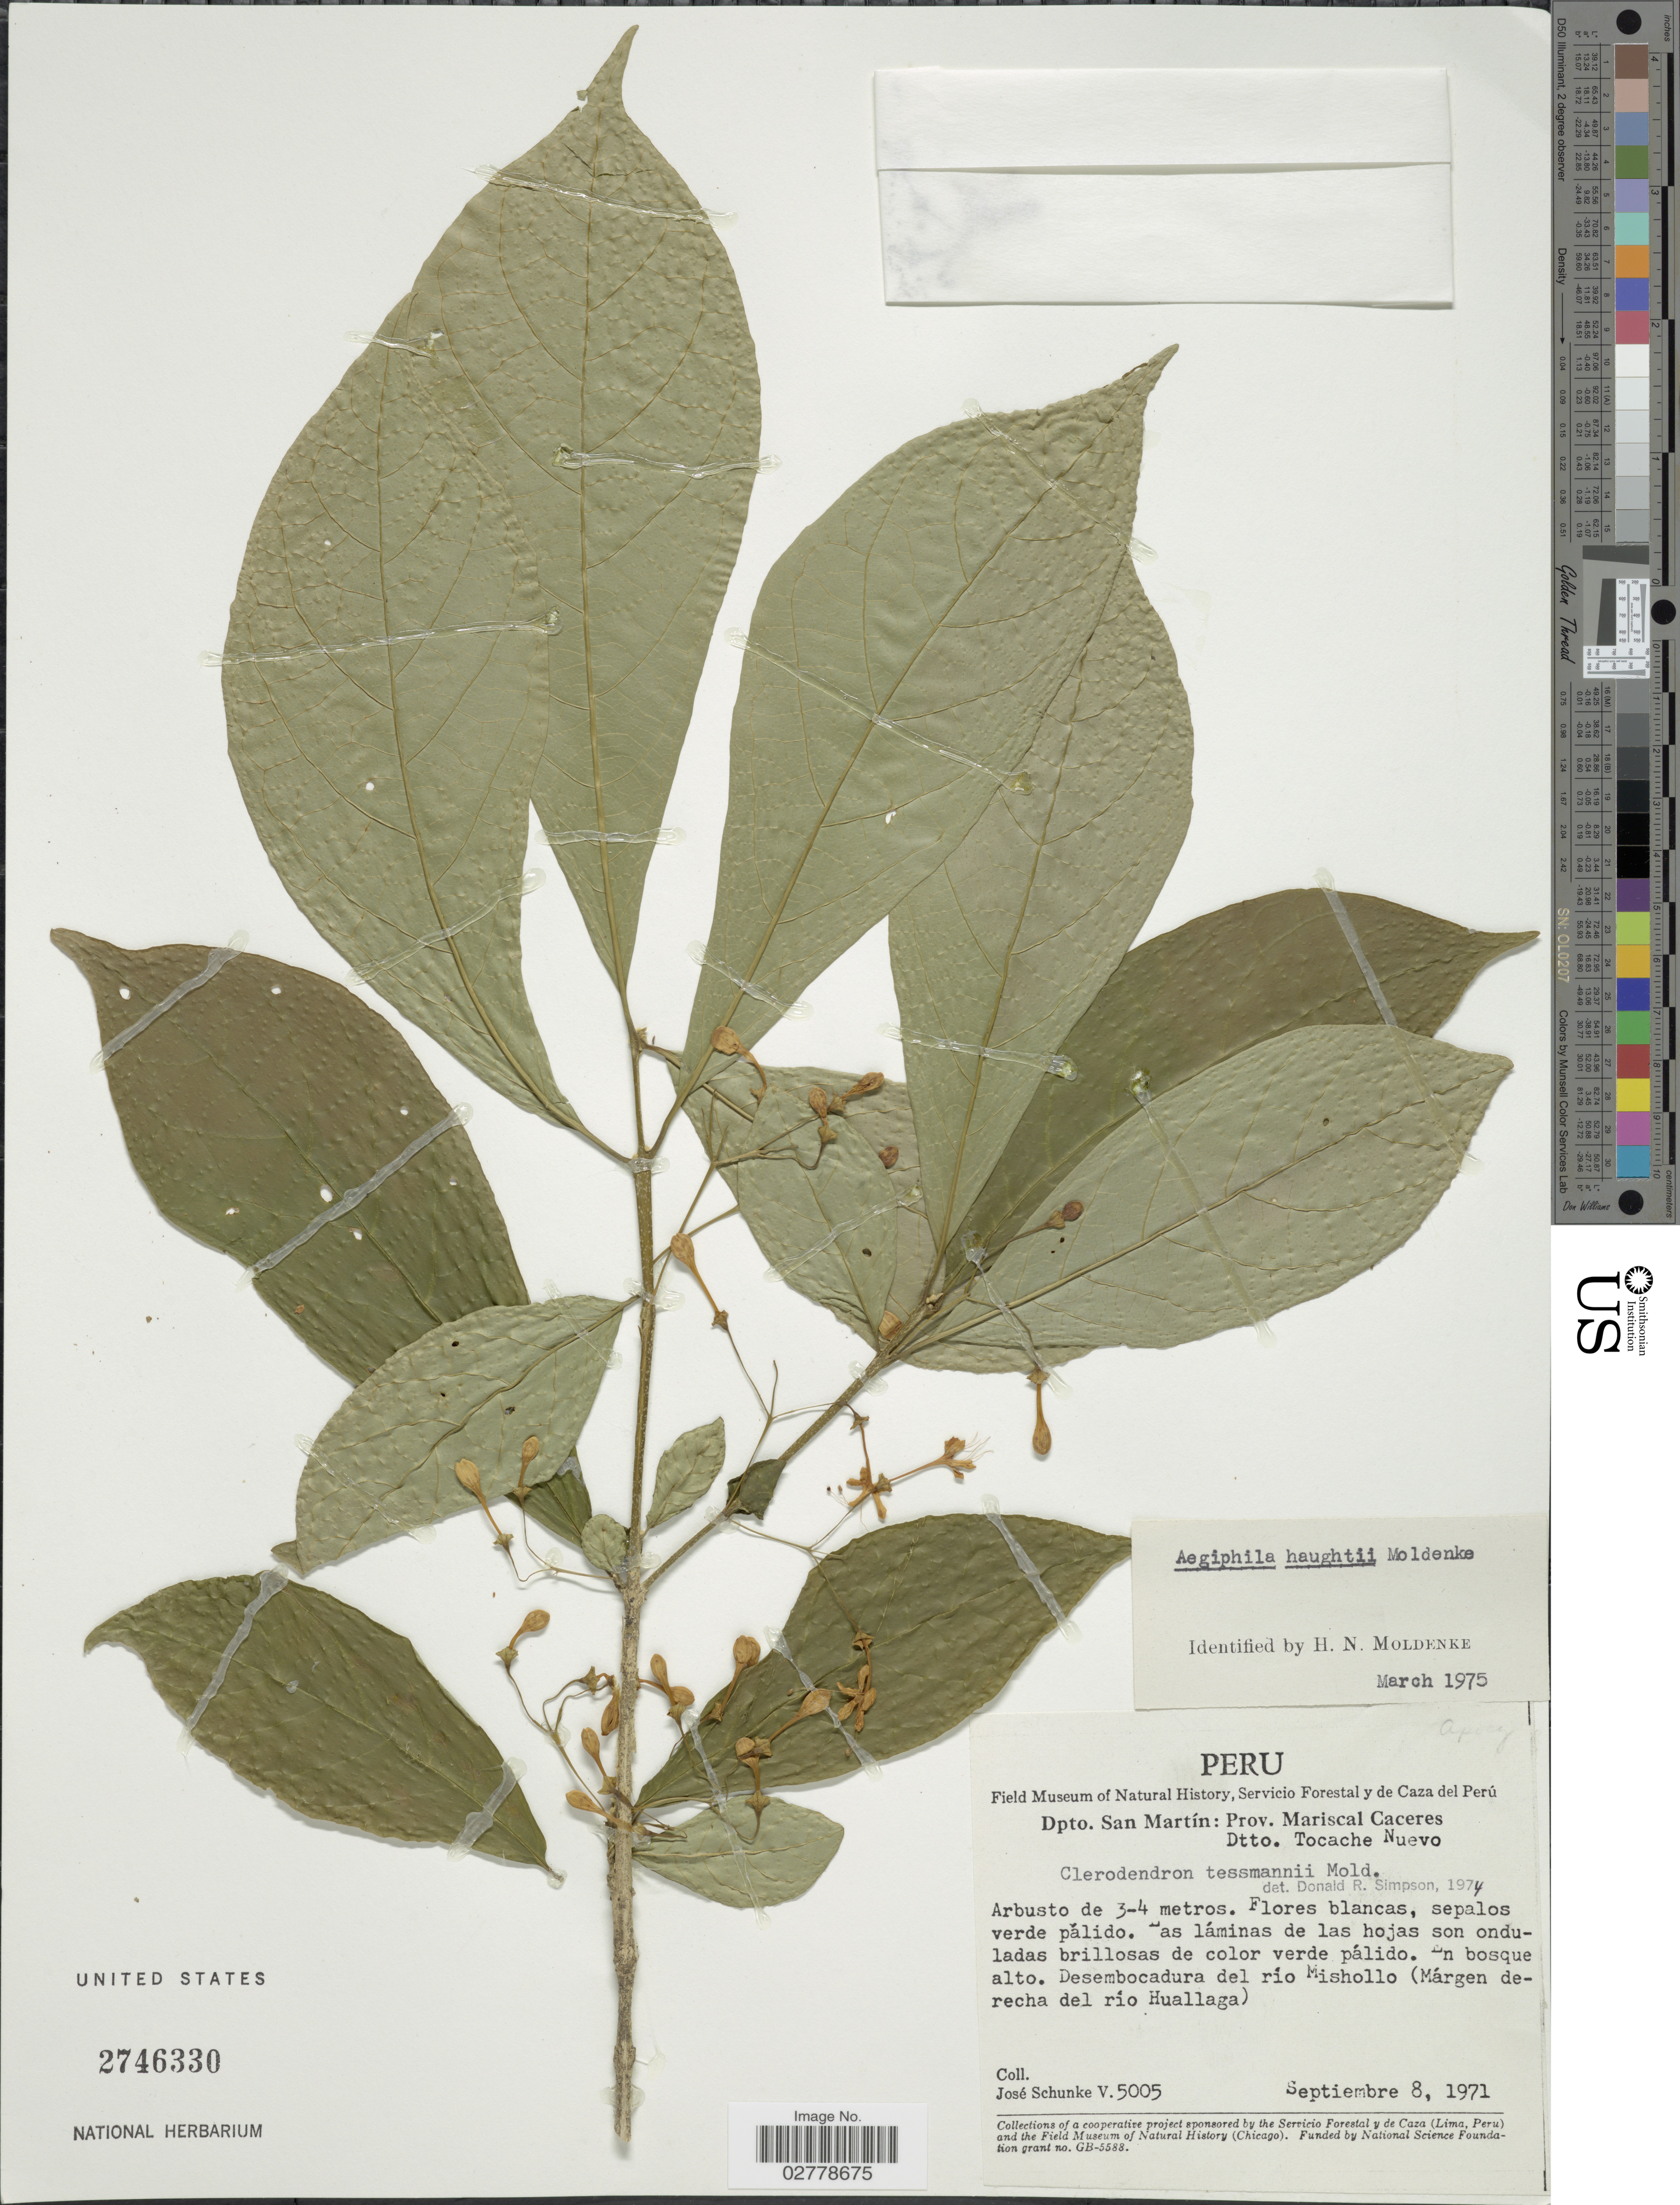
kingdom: Plantae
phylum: Tracheophyta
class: Magnoliopsida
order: Lamiales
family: Lamiaceae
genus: Aegiphila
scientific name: Aegiphila haughtii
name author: Moldenke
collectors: J. Schunke Vigo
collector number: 5005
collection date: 1971-09-08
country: Peru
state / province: San Martín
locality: Dpto. San Martín: Prov. Mariscal Caceres. Dtto. Tocache Nuevo. Desembocadura del río Mishollo (Márgen derecha del río Huallaga).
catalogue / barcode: US 2746330